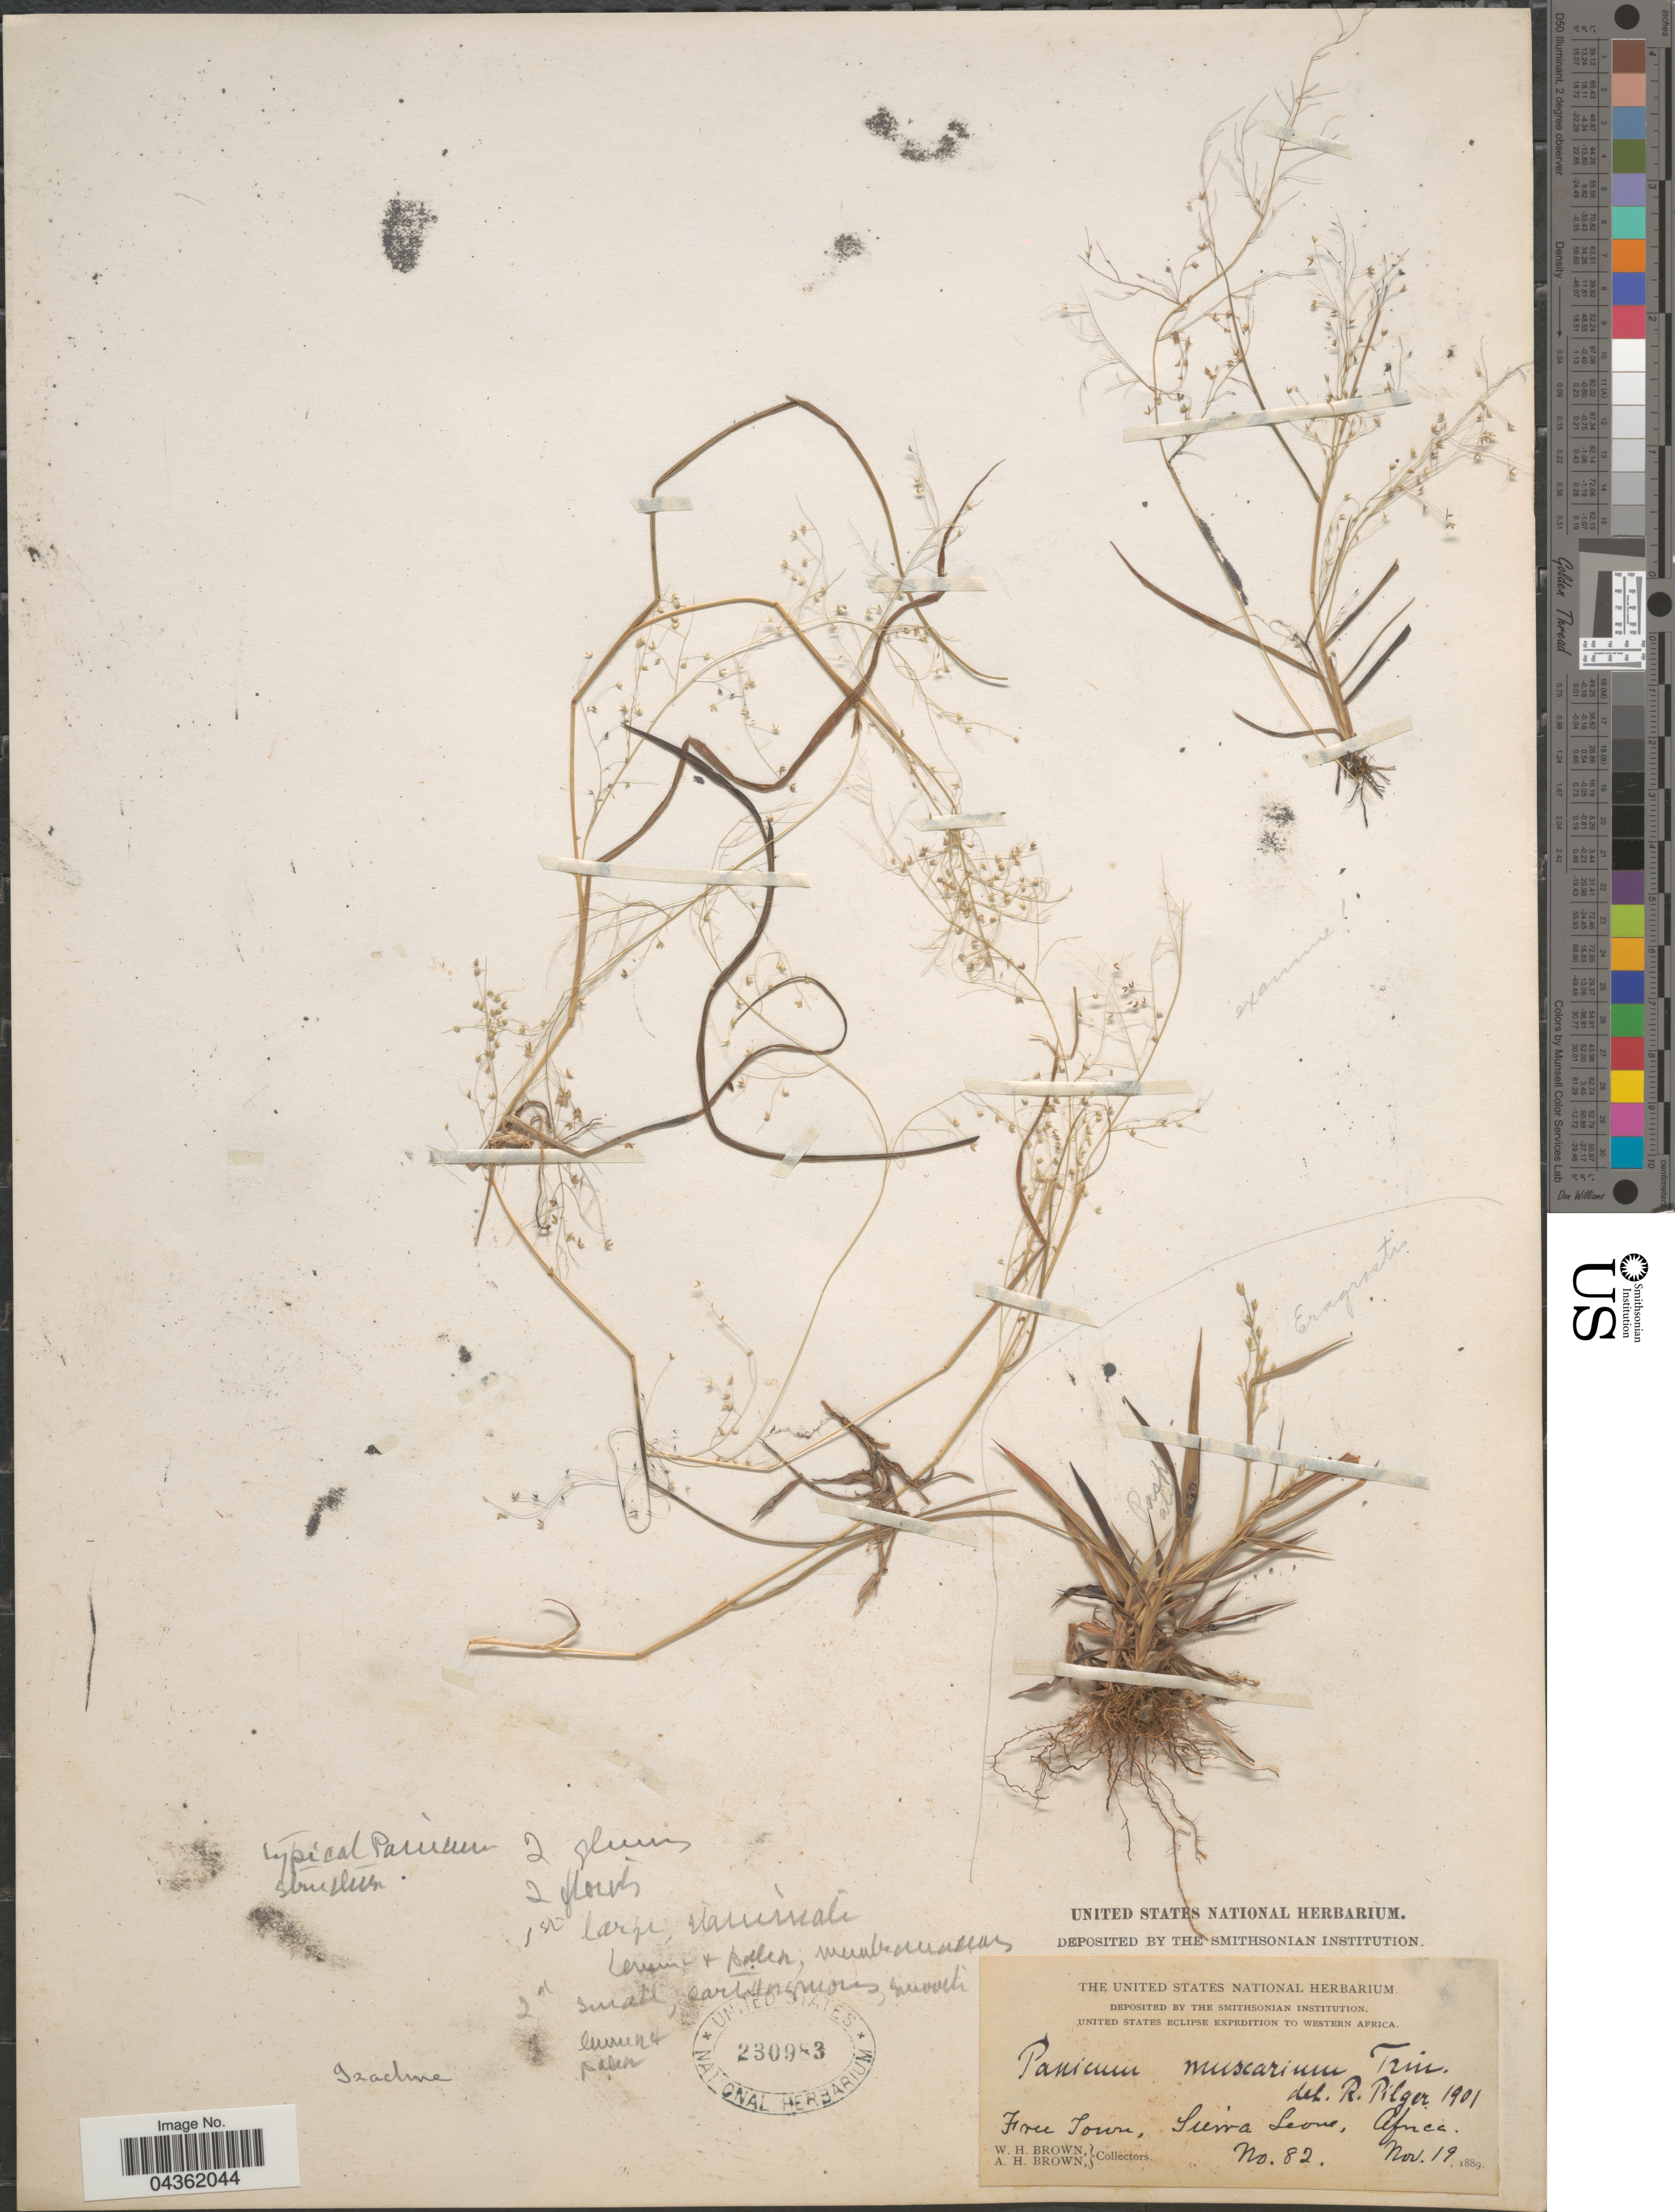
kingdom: Plantae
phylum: Tracheophyta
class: Liliopsida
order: Poales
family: Poaceae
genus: Isachne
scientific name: Isachne sp.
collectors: W. H. Brown & A. H. Brown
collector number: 82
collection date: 1889-11-19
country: Sierra Leone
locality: Free Town.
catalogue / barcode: US 230983